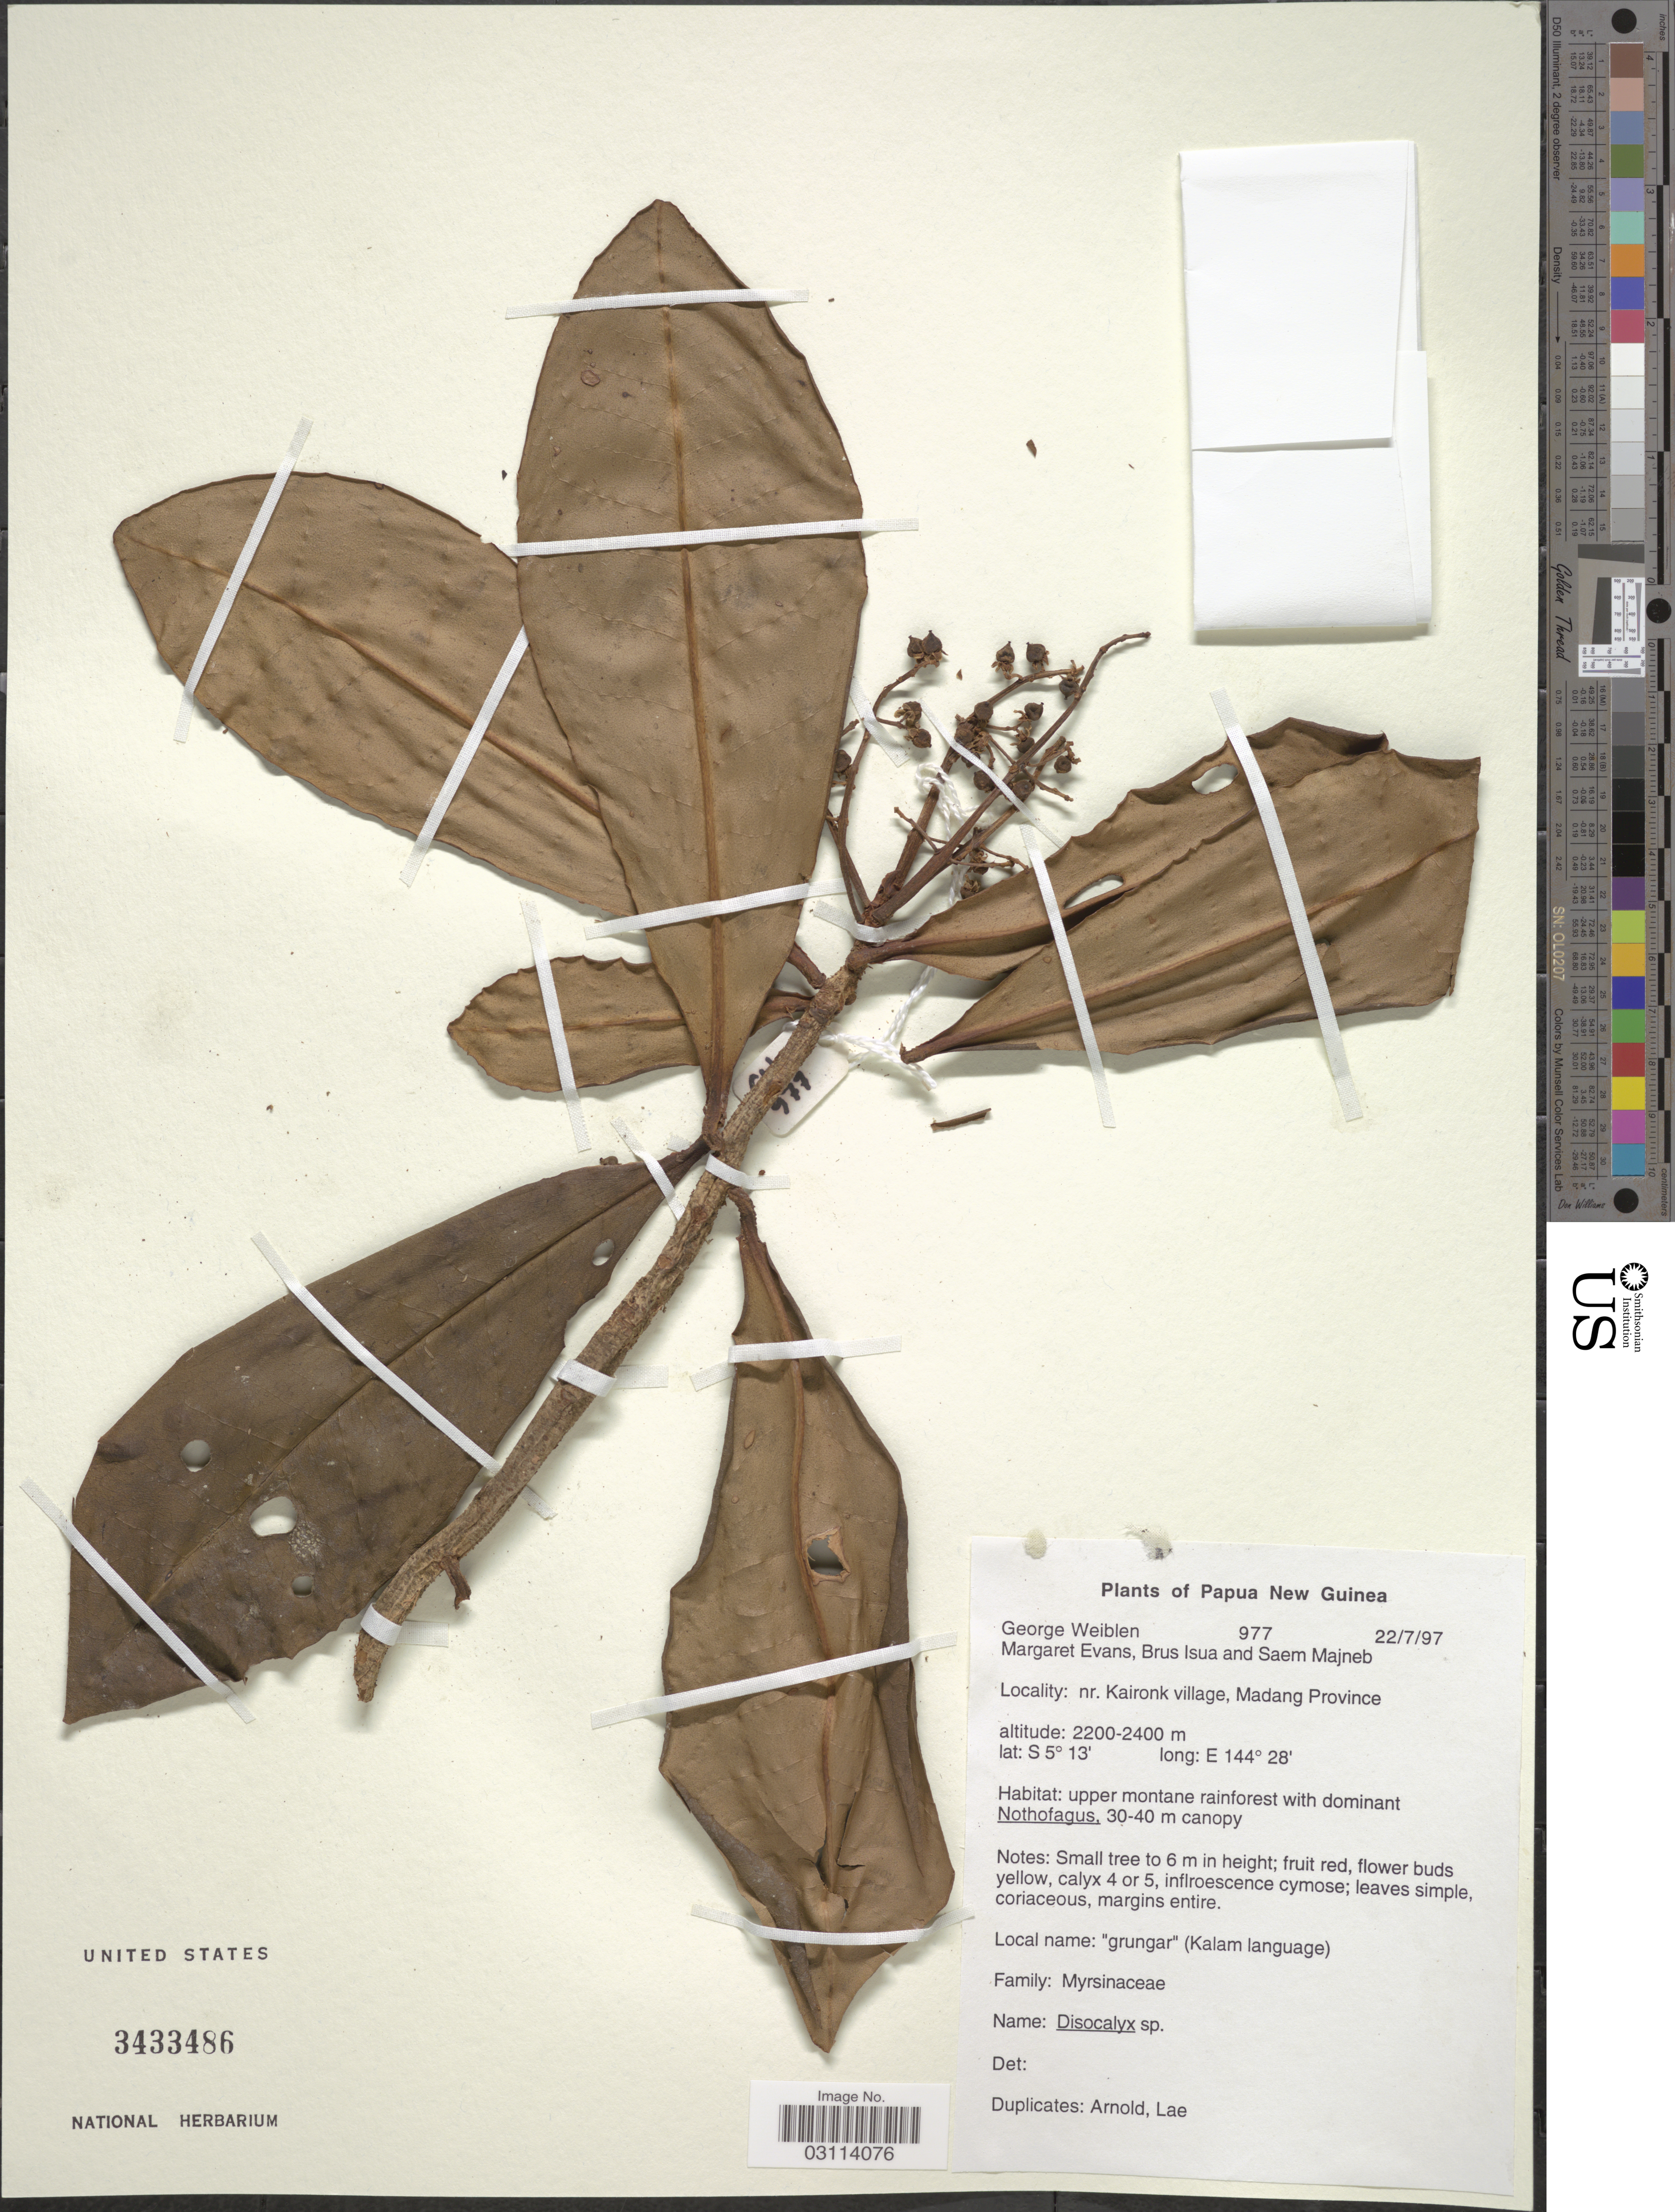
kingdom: Plantae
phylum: Tracheophyta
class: Magnoliopsida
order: Ericales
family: Primulaceae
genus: Discocalyx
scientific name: Discocalyx sp.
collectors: G. D. Weiblen, M. Evans, B. Isua & S. Majneb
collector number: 977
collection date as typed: Transcribed d/m/y: 22/7/97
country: Papua New Guinea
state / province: Madang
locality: Nr. Kaironk village.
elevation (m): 2200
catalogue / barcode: US 3433486